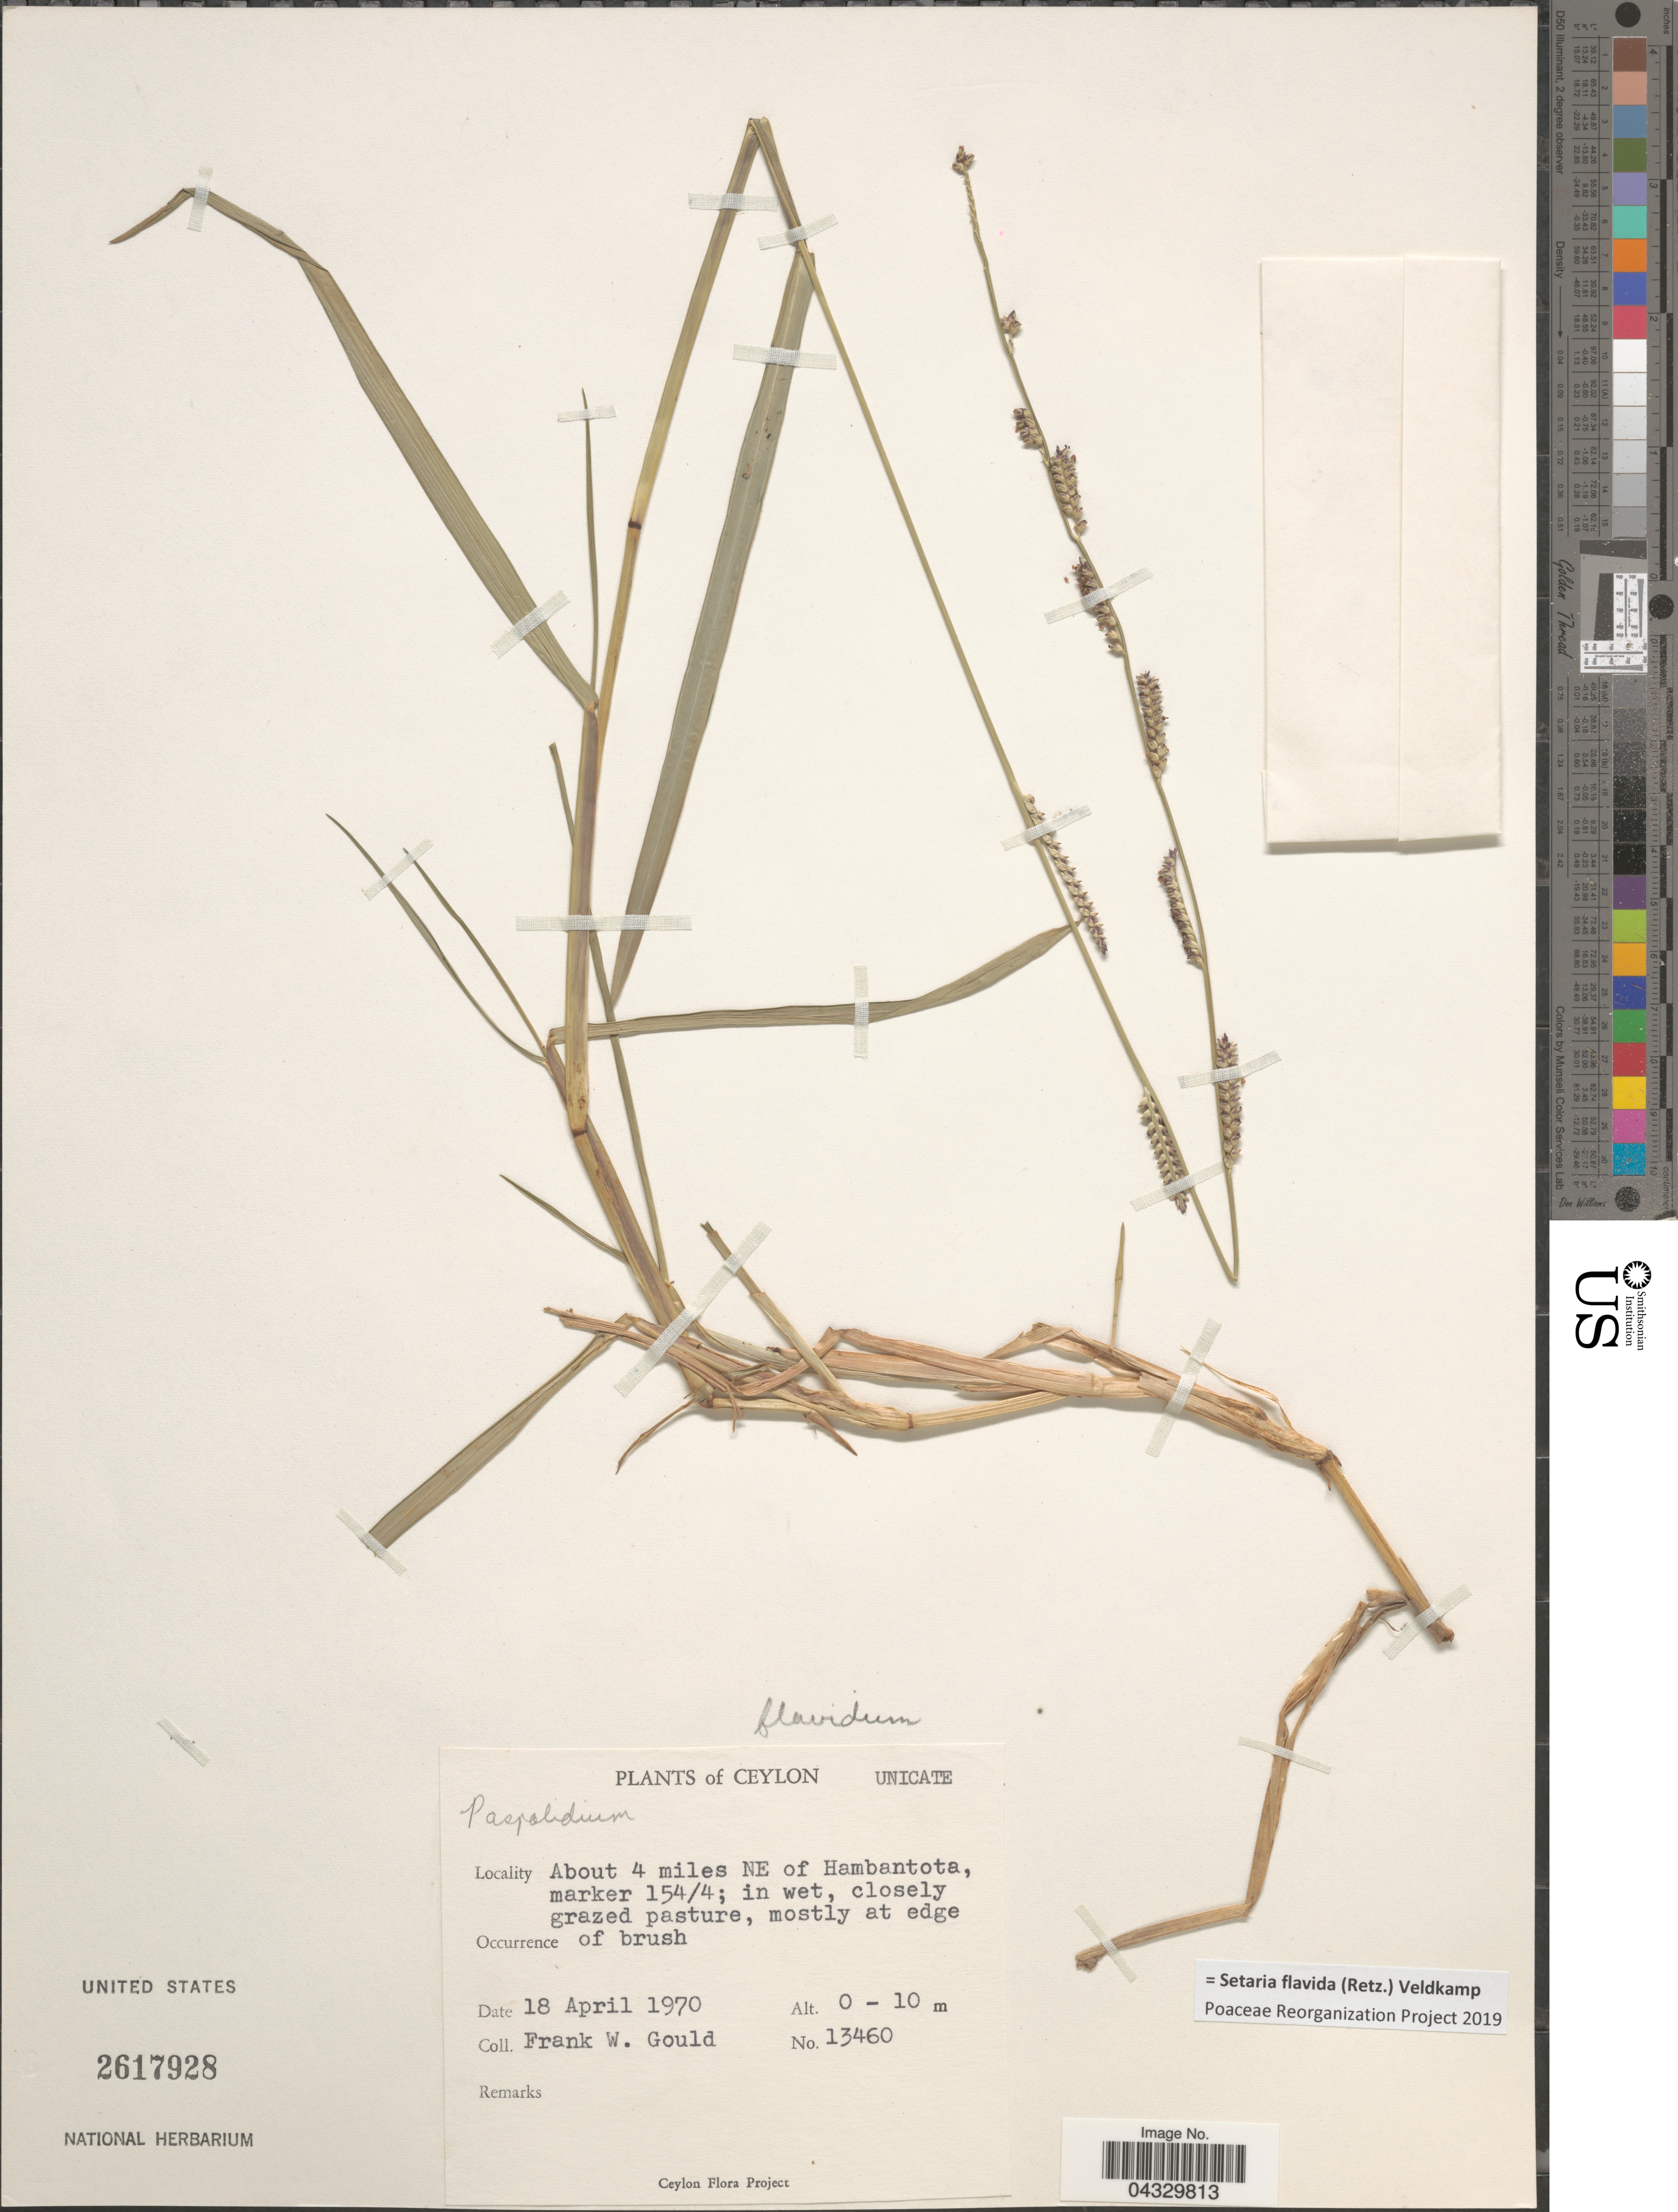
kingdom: Plantae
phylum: Tracheophyta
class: Liliopsida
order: Poales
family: Poaceae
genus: Setaria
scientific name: Setaria flavida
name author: (Retz.) Veldkamp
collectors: F. W. Gould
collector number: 13460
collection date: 1970-04-18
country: Sri Lanka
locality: Ceylon. About 4 miles NE of Hambantota, marker 154/4.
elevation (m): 0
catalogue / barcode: US 2617928